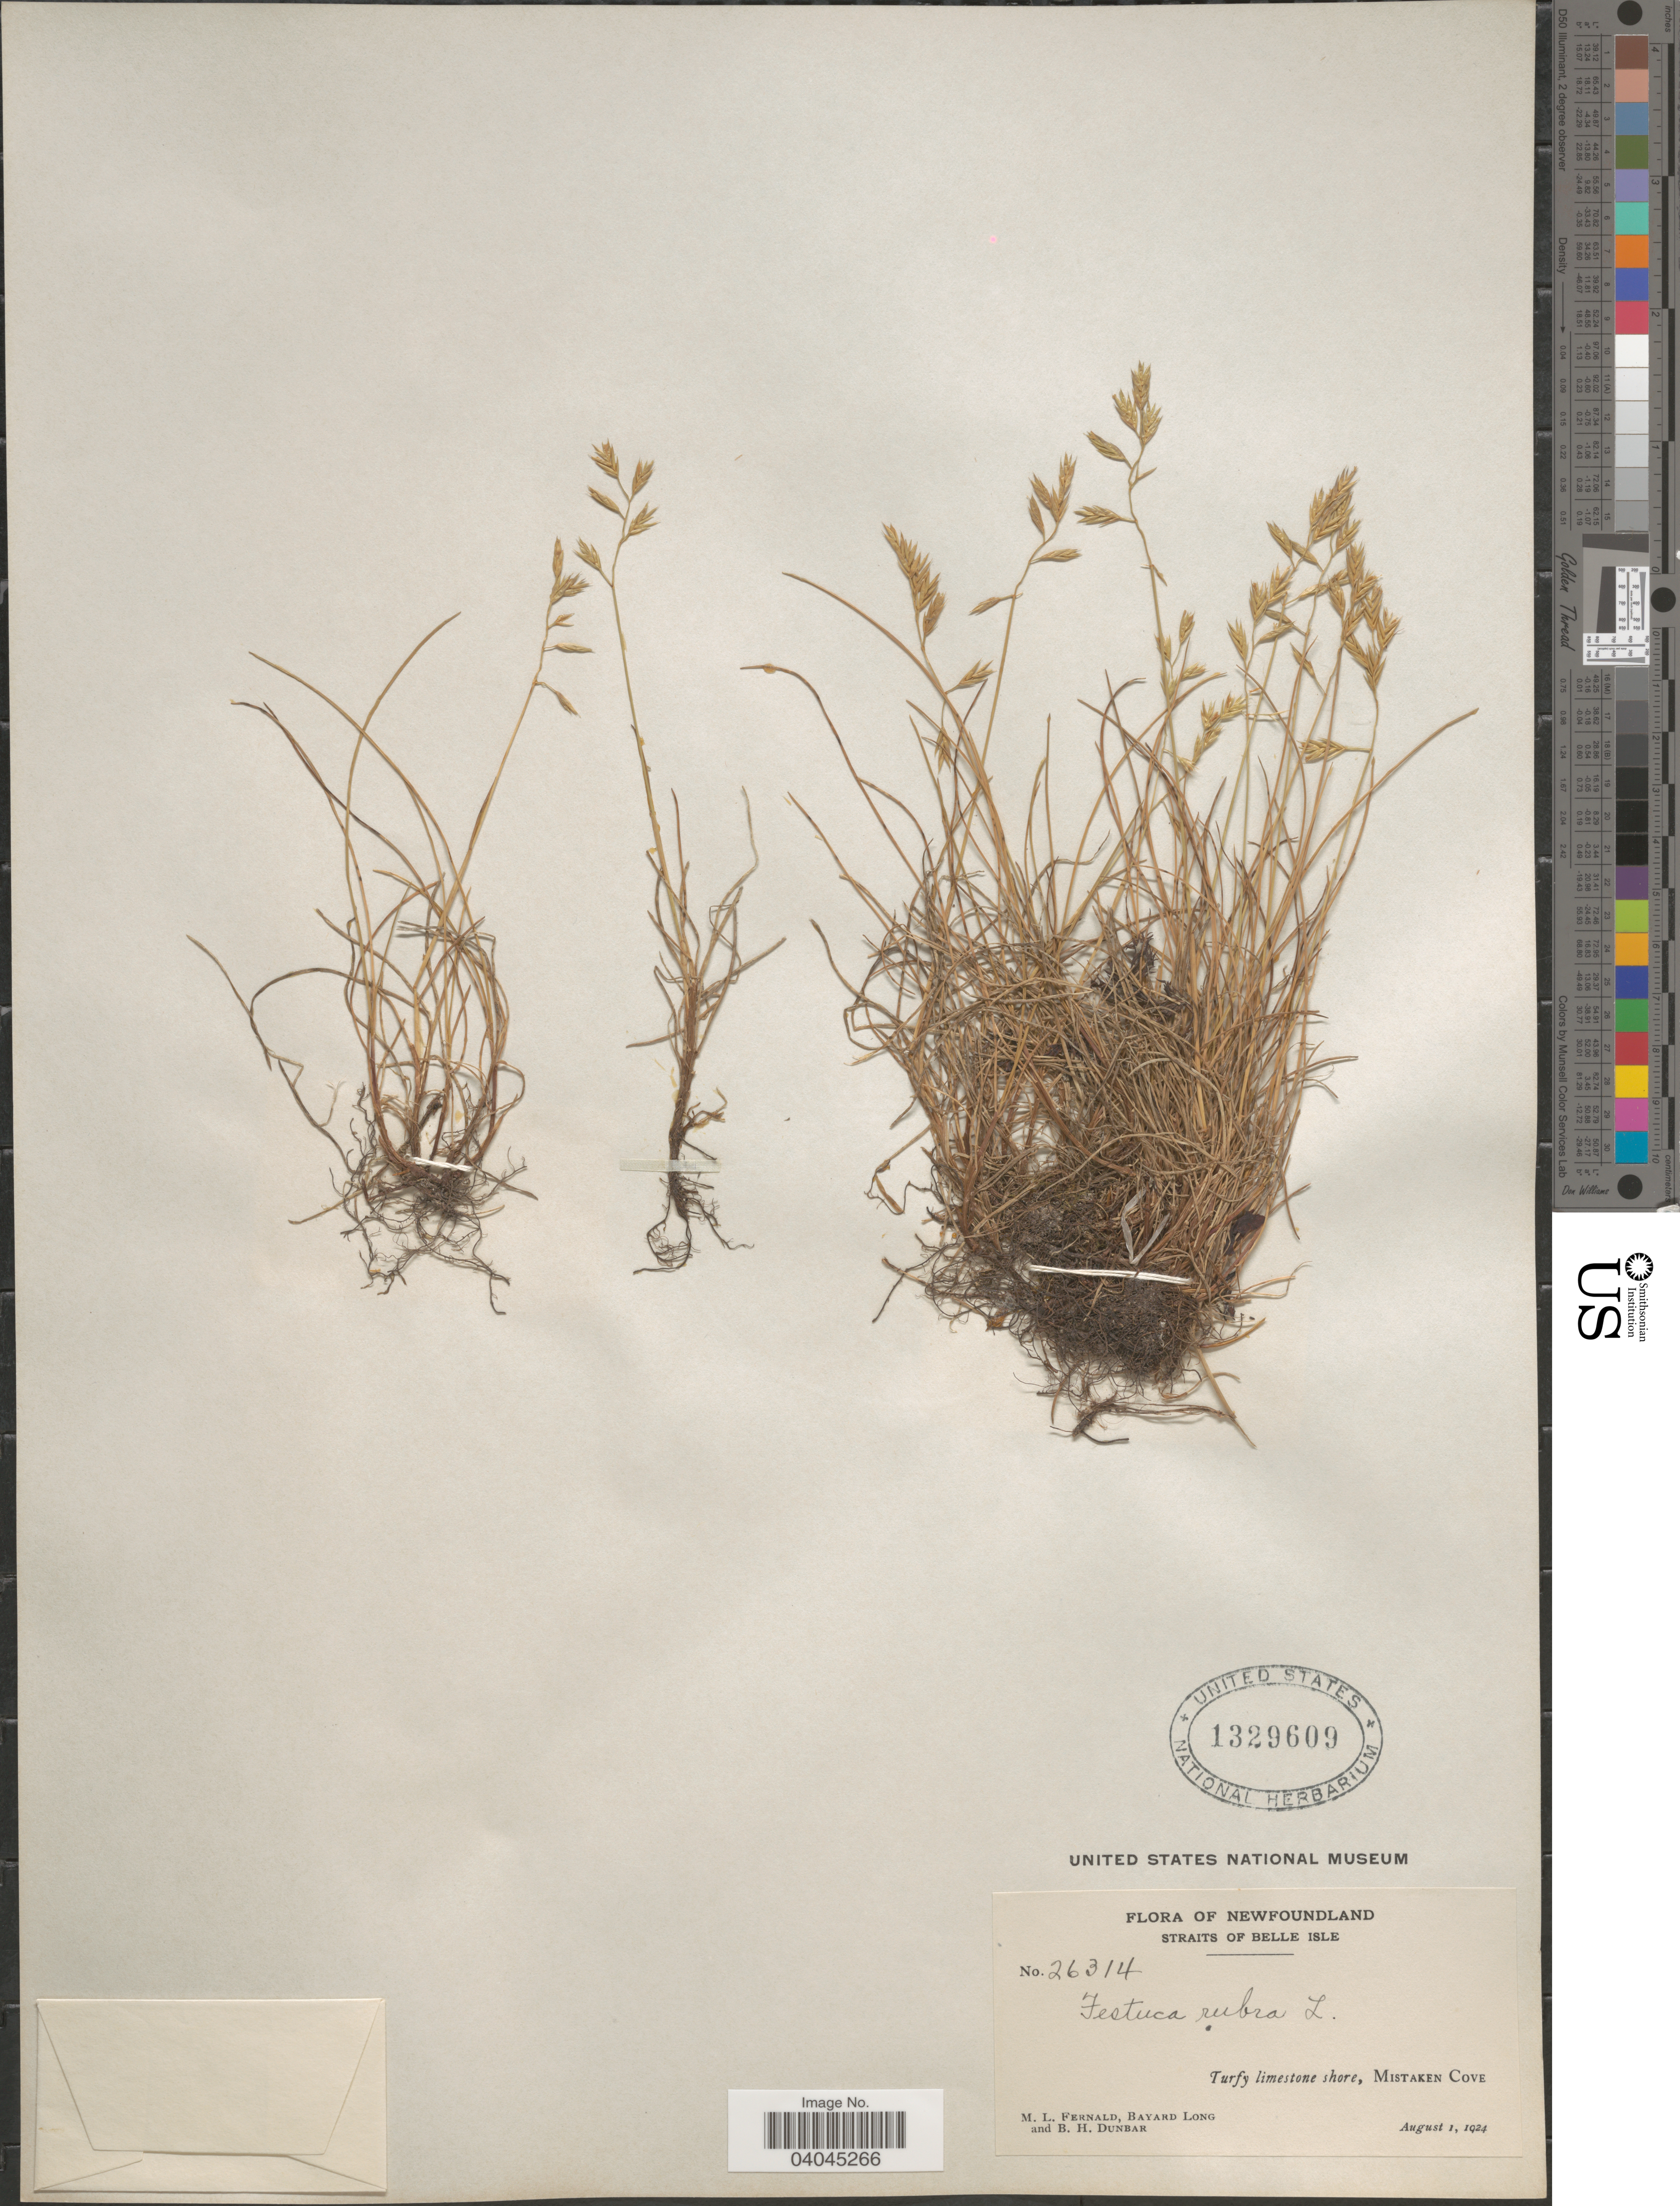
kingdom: Plantae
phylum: Tracheophyta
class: Liliopsida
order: Poales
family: Poaceae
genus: Festuca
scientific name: Festuca rubra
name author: L.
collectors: M. L. Fernald, B. Long & B. Dunbar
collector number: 26314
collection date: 1924-08-01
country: Canada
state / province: Newfoundland and Labrador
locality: Straits of Belle Isle. Mistaken Cove.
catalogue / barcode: US 1329609